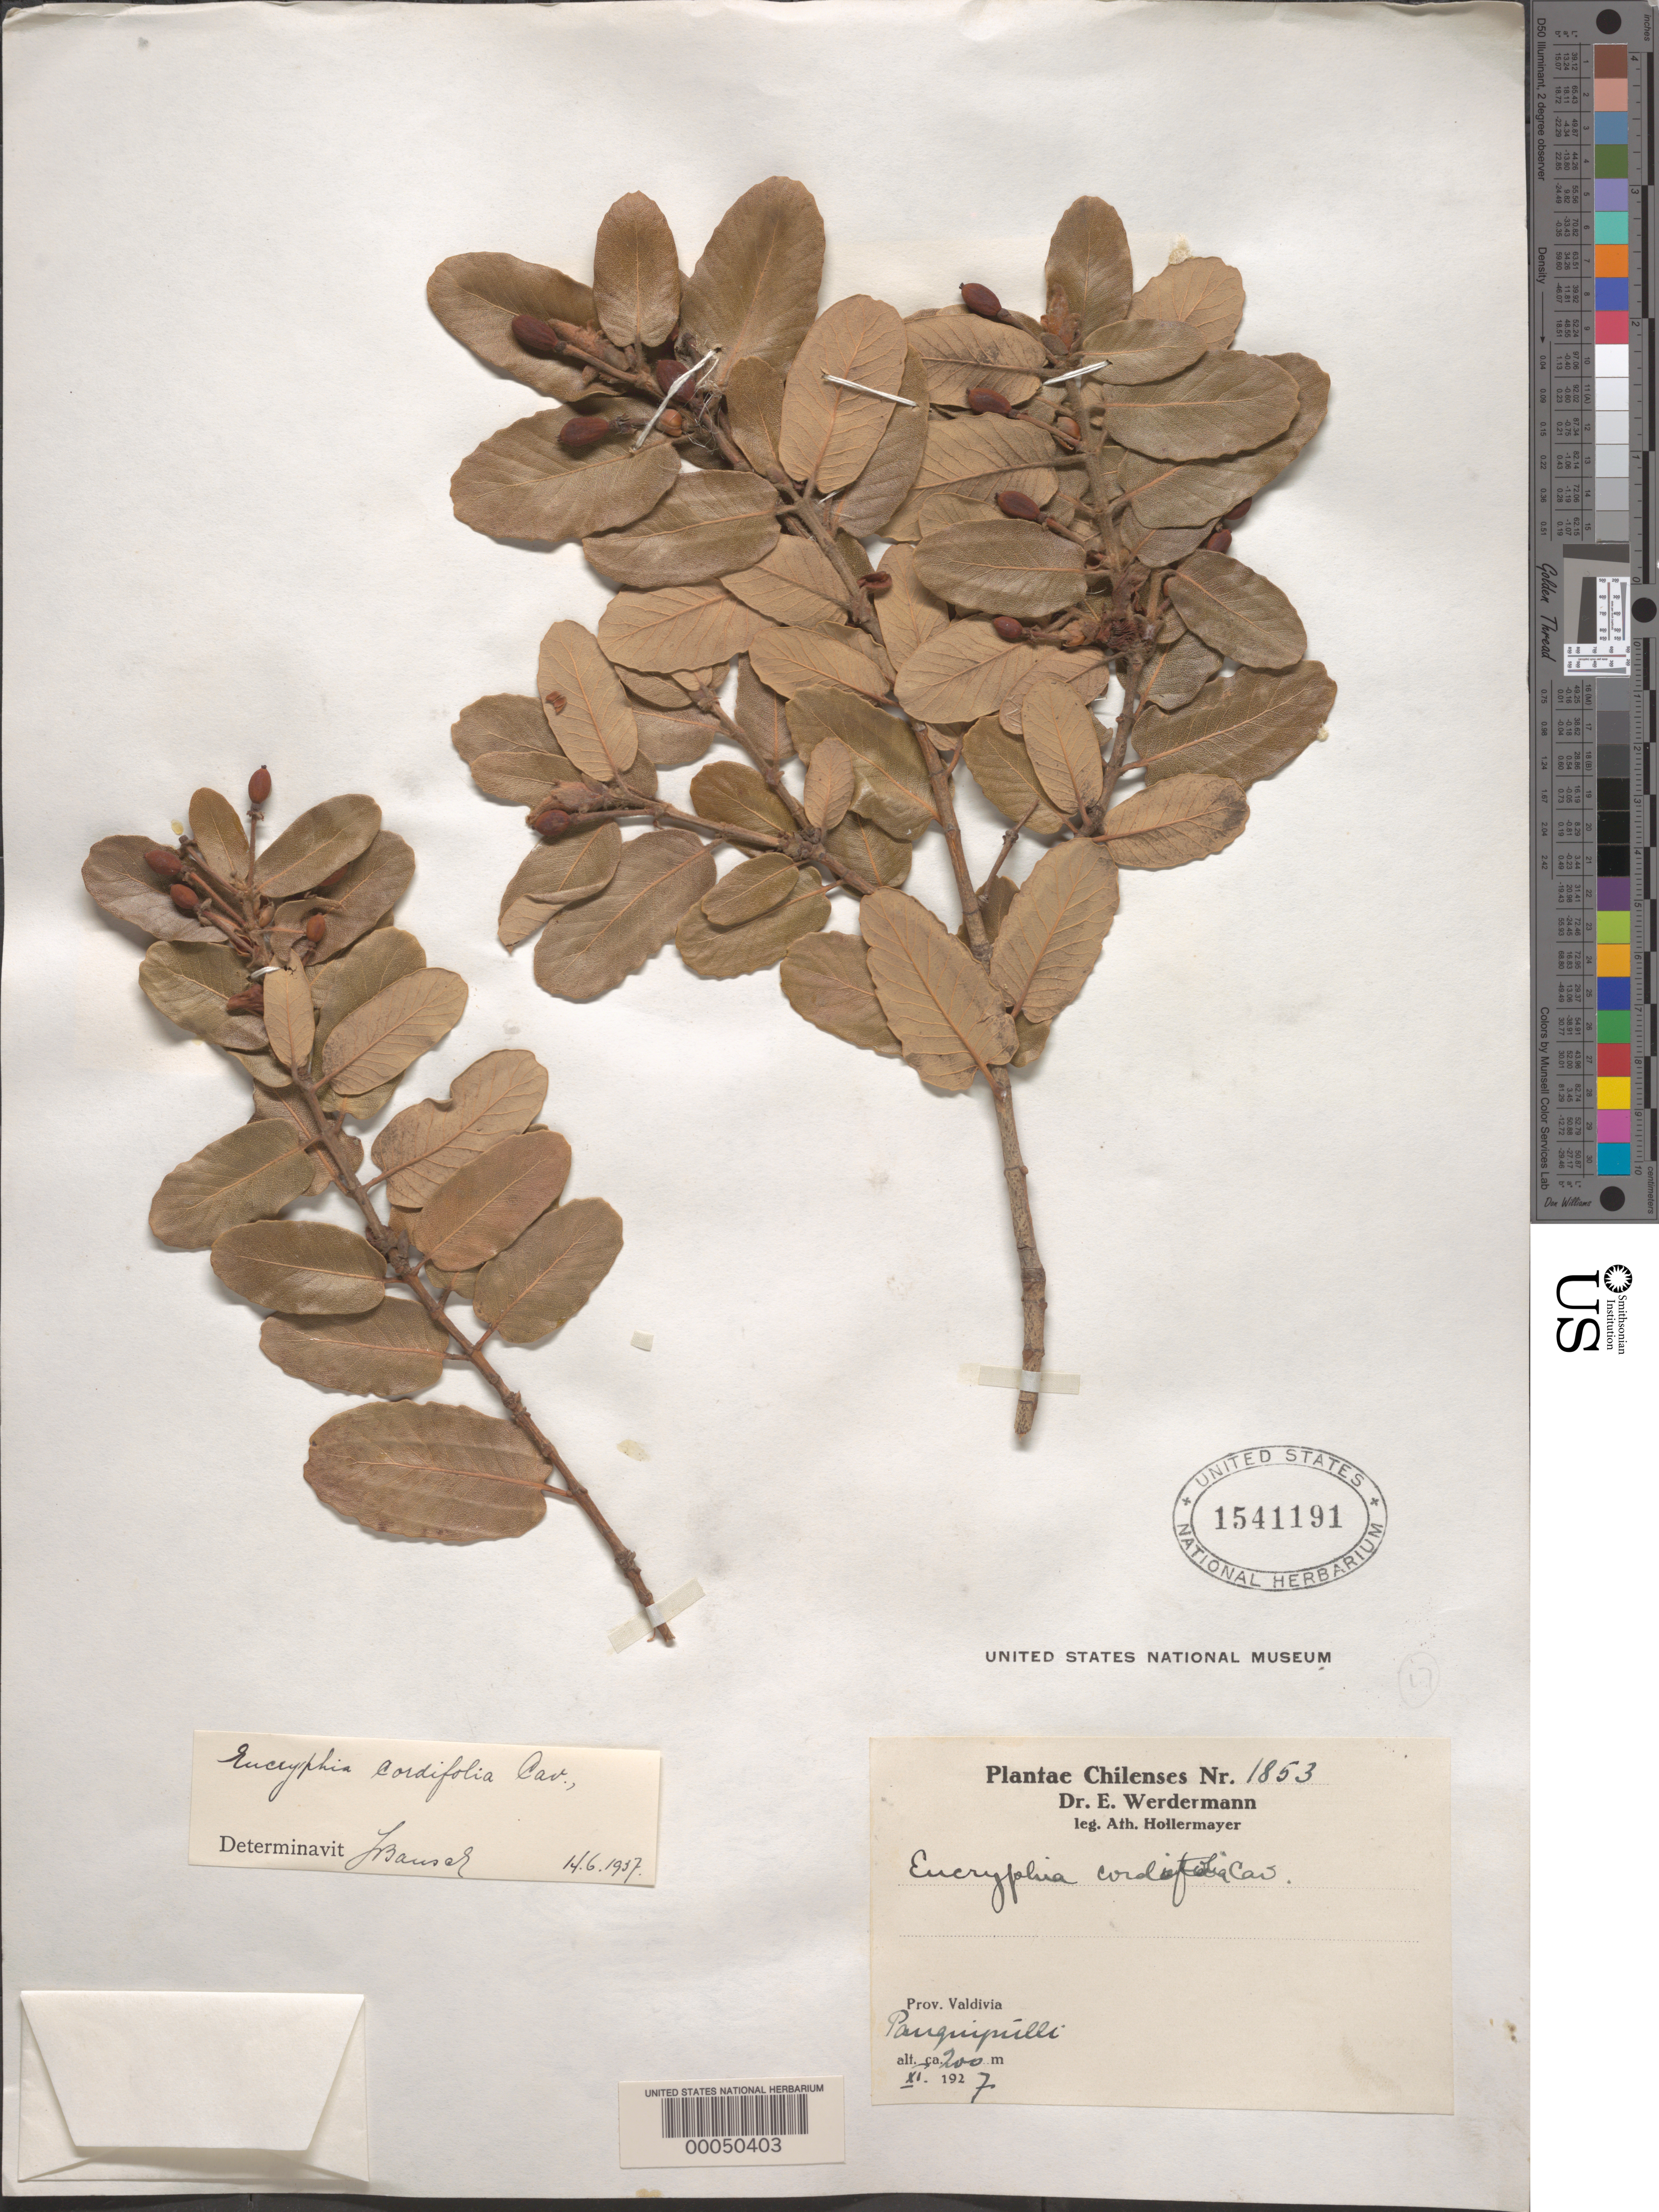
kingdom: Plantae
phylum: Tracheophyta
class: Magnoliopsida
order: Oxalidales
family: Cunoniaceae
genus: Eucryphia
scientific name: Eucryphia cordifolia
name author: Cav.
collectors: E. Werdermann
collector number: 1853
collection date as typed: Jun 1927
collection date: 1927-06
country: Chile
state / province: Los Lagos (X)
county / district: Valdivia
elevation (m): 200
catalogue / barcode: US 1541191